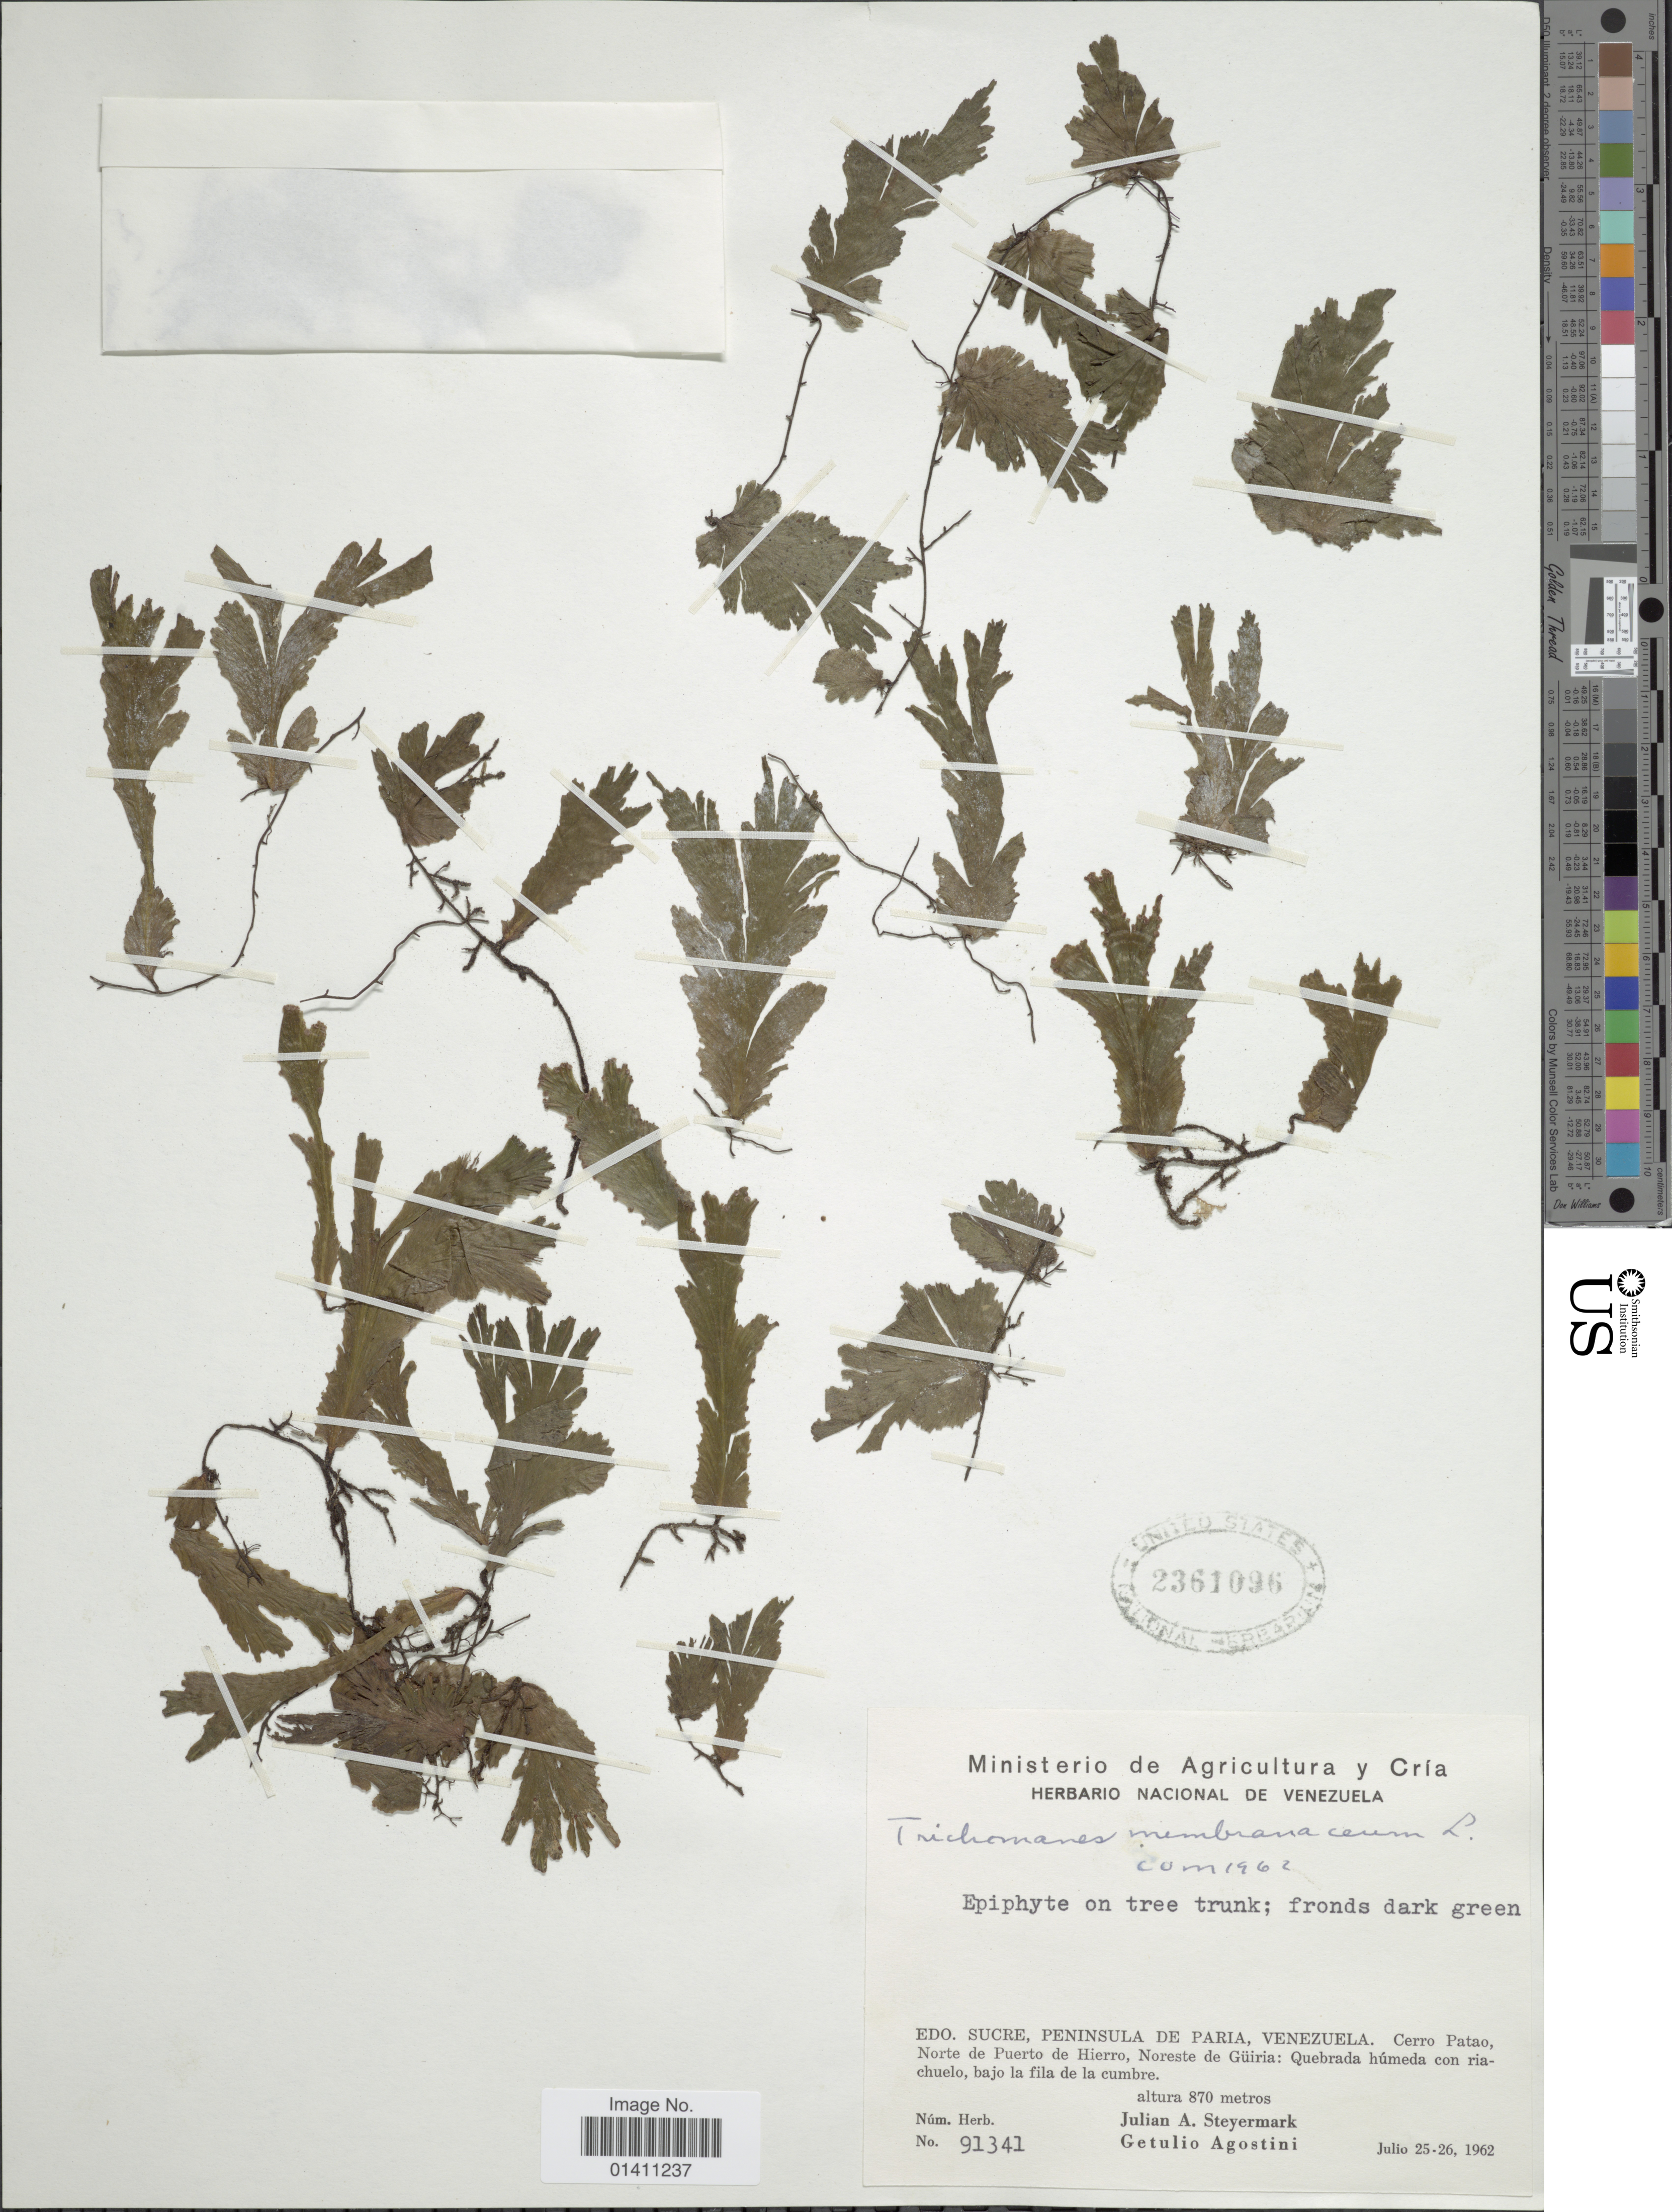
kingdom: Plantae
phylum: Tracheophyta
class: Polypodiopsida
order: Hymenophyllales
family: Hymenophyllaceae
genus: Didymoglossum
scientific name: Didymoglossum membranaceum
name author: (L.) Vareschi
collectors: J. Steyermark & G. Agostini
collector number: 91341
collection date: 1962-07-25/1962-07-26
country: Venezuela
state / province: Sucre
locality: Edo. Sucre, Peninsula de Paria. Cerro Patao, Norte de Puerto de Hierro, Noreste de Guiria: Quebrada humeda con riachuelo, bajo la fila de la cumbre.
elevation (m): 870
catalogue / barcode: US 2361096